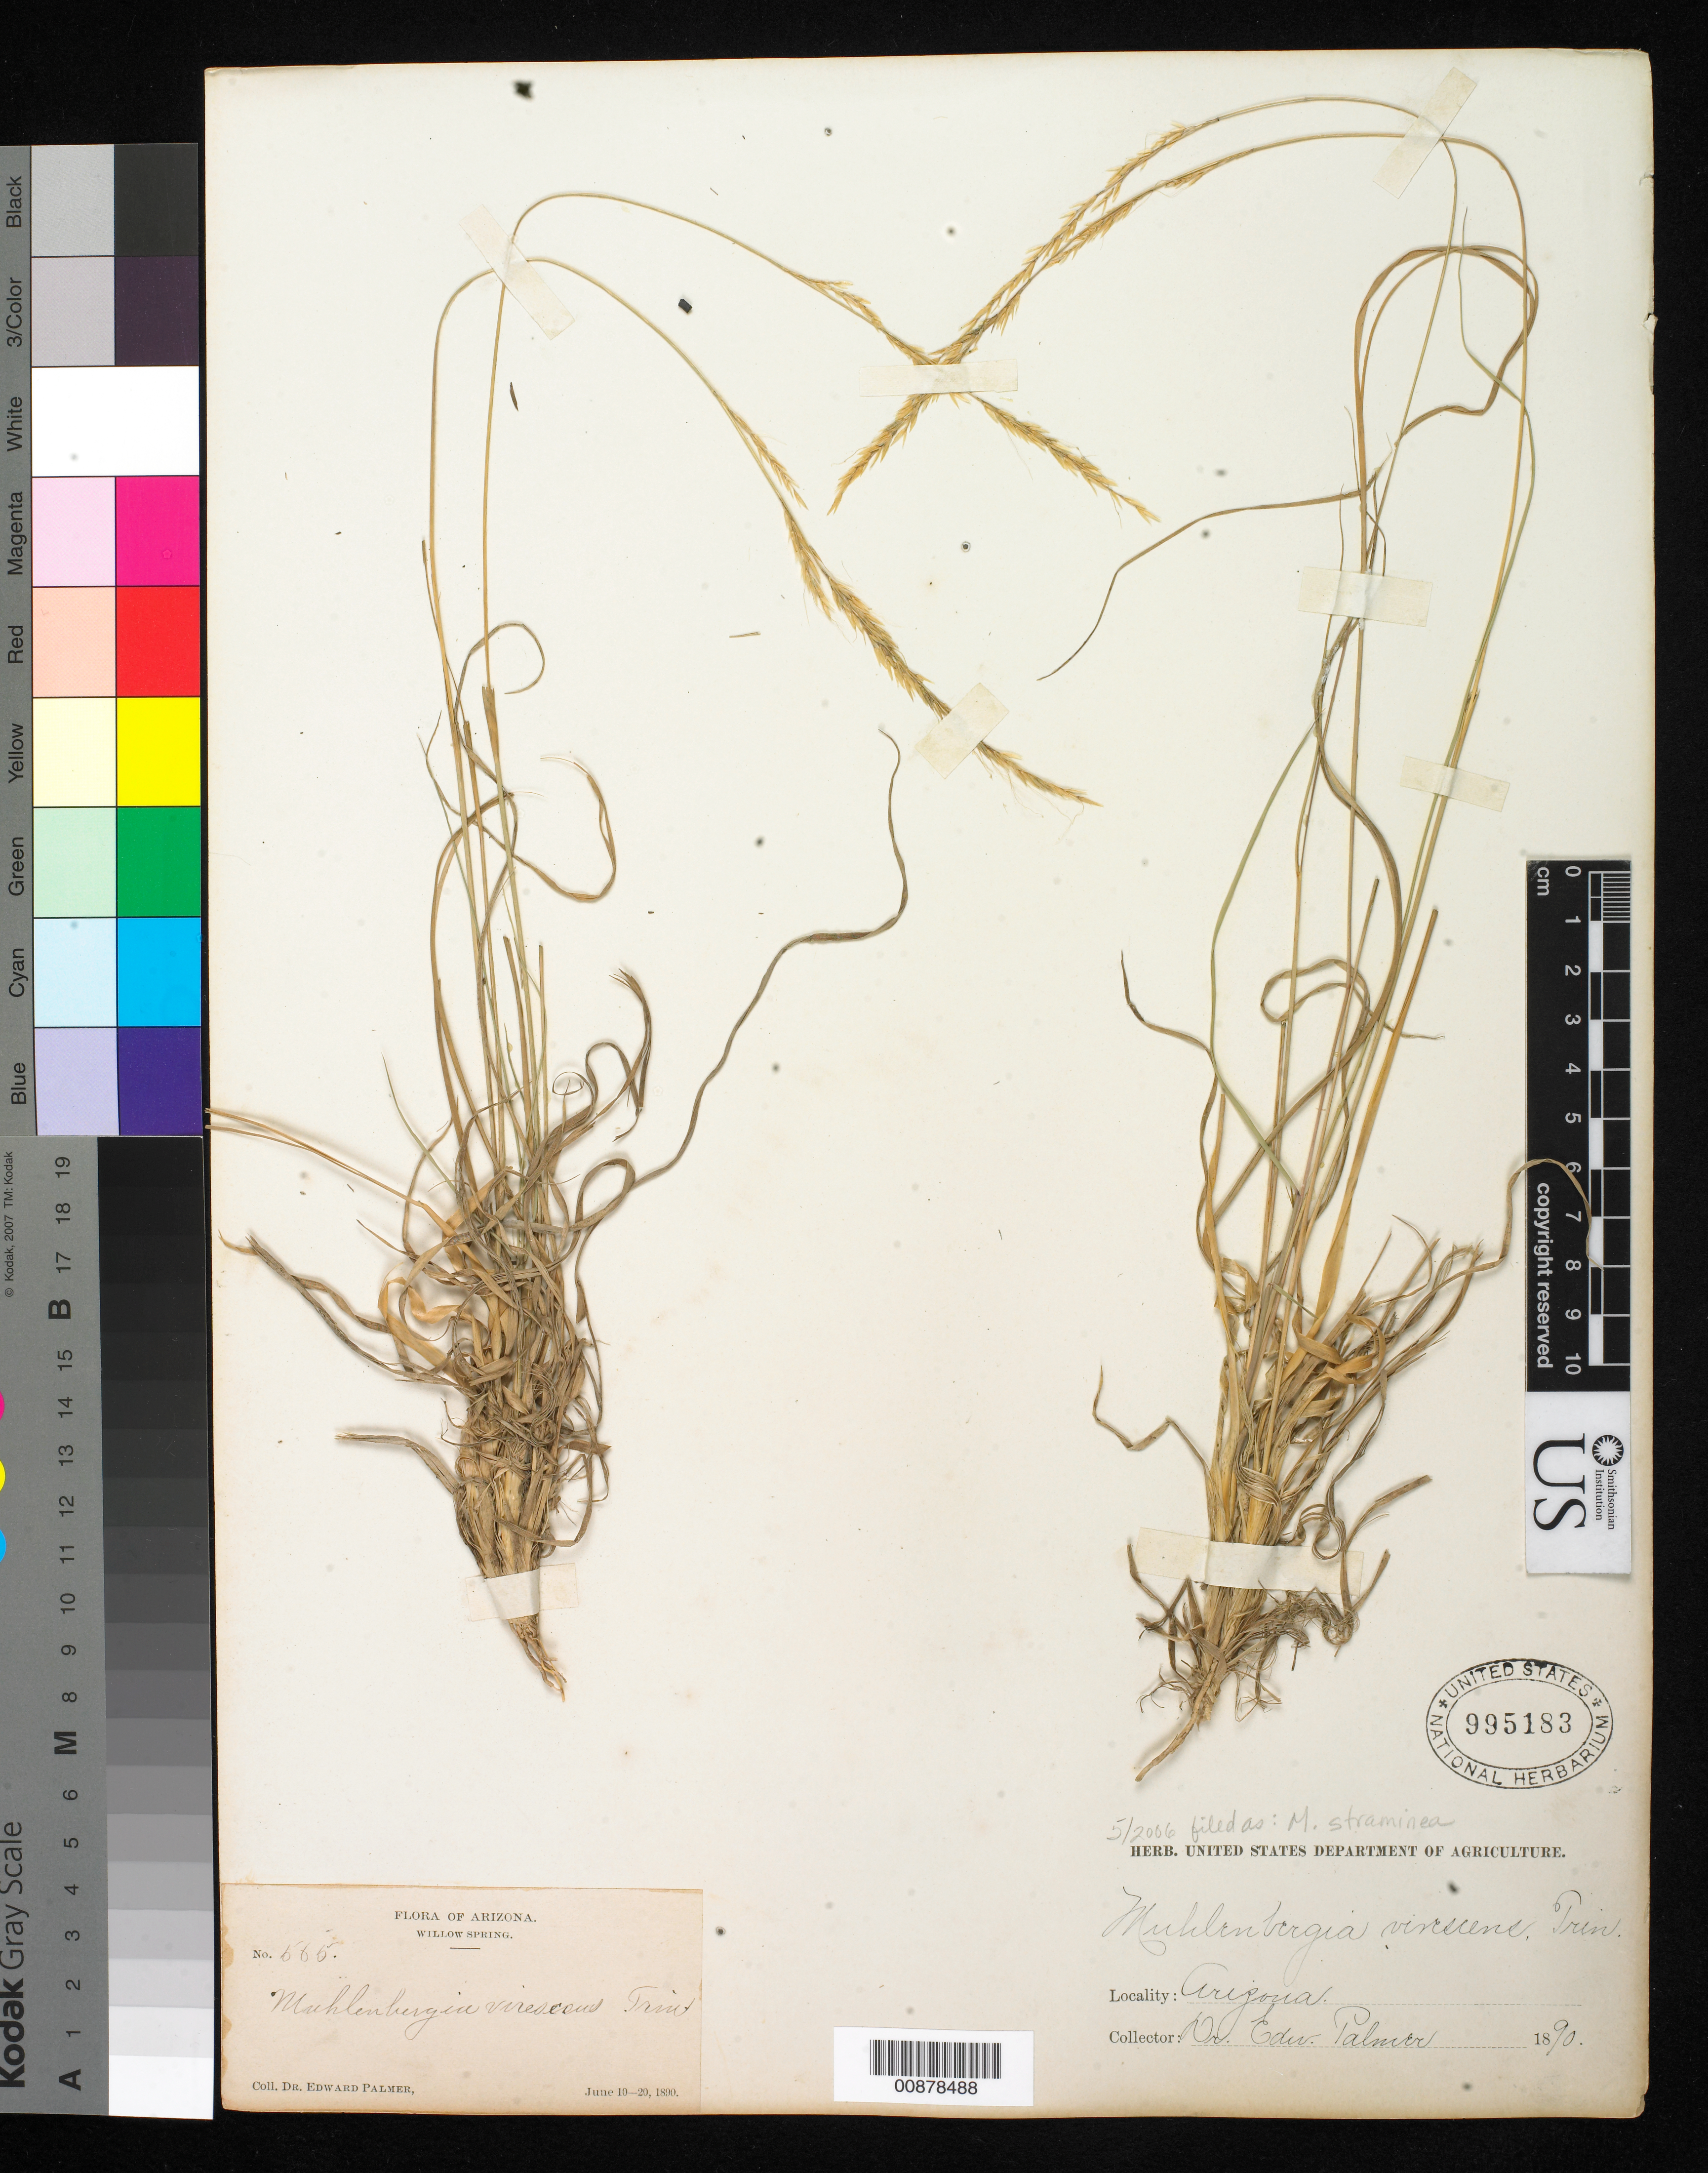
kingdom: Plantae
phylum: Tracheophyta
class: Liliopsida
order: Poales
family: Poaceae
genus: Muhlenbergia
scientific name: Muhlenbergia straminea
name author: Hitchc.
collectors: E. Palmer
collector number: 565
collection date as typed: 10 Jun 1890 to 20 Jun 1890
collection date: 1890-06-10/1890-06-20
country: United States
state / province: Arizona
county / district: Coconino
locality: Willow Spring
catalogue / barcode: US 995183